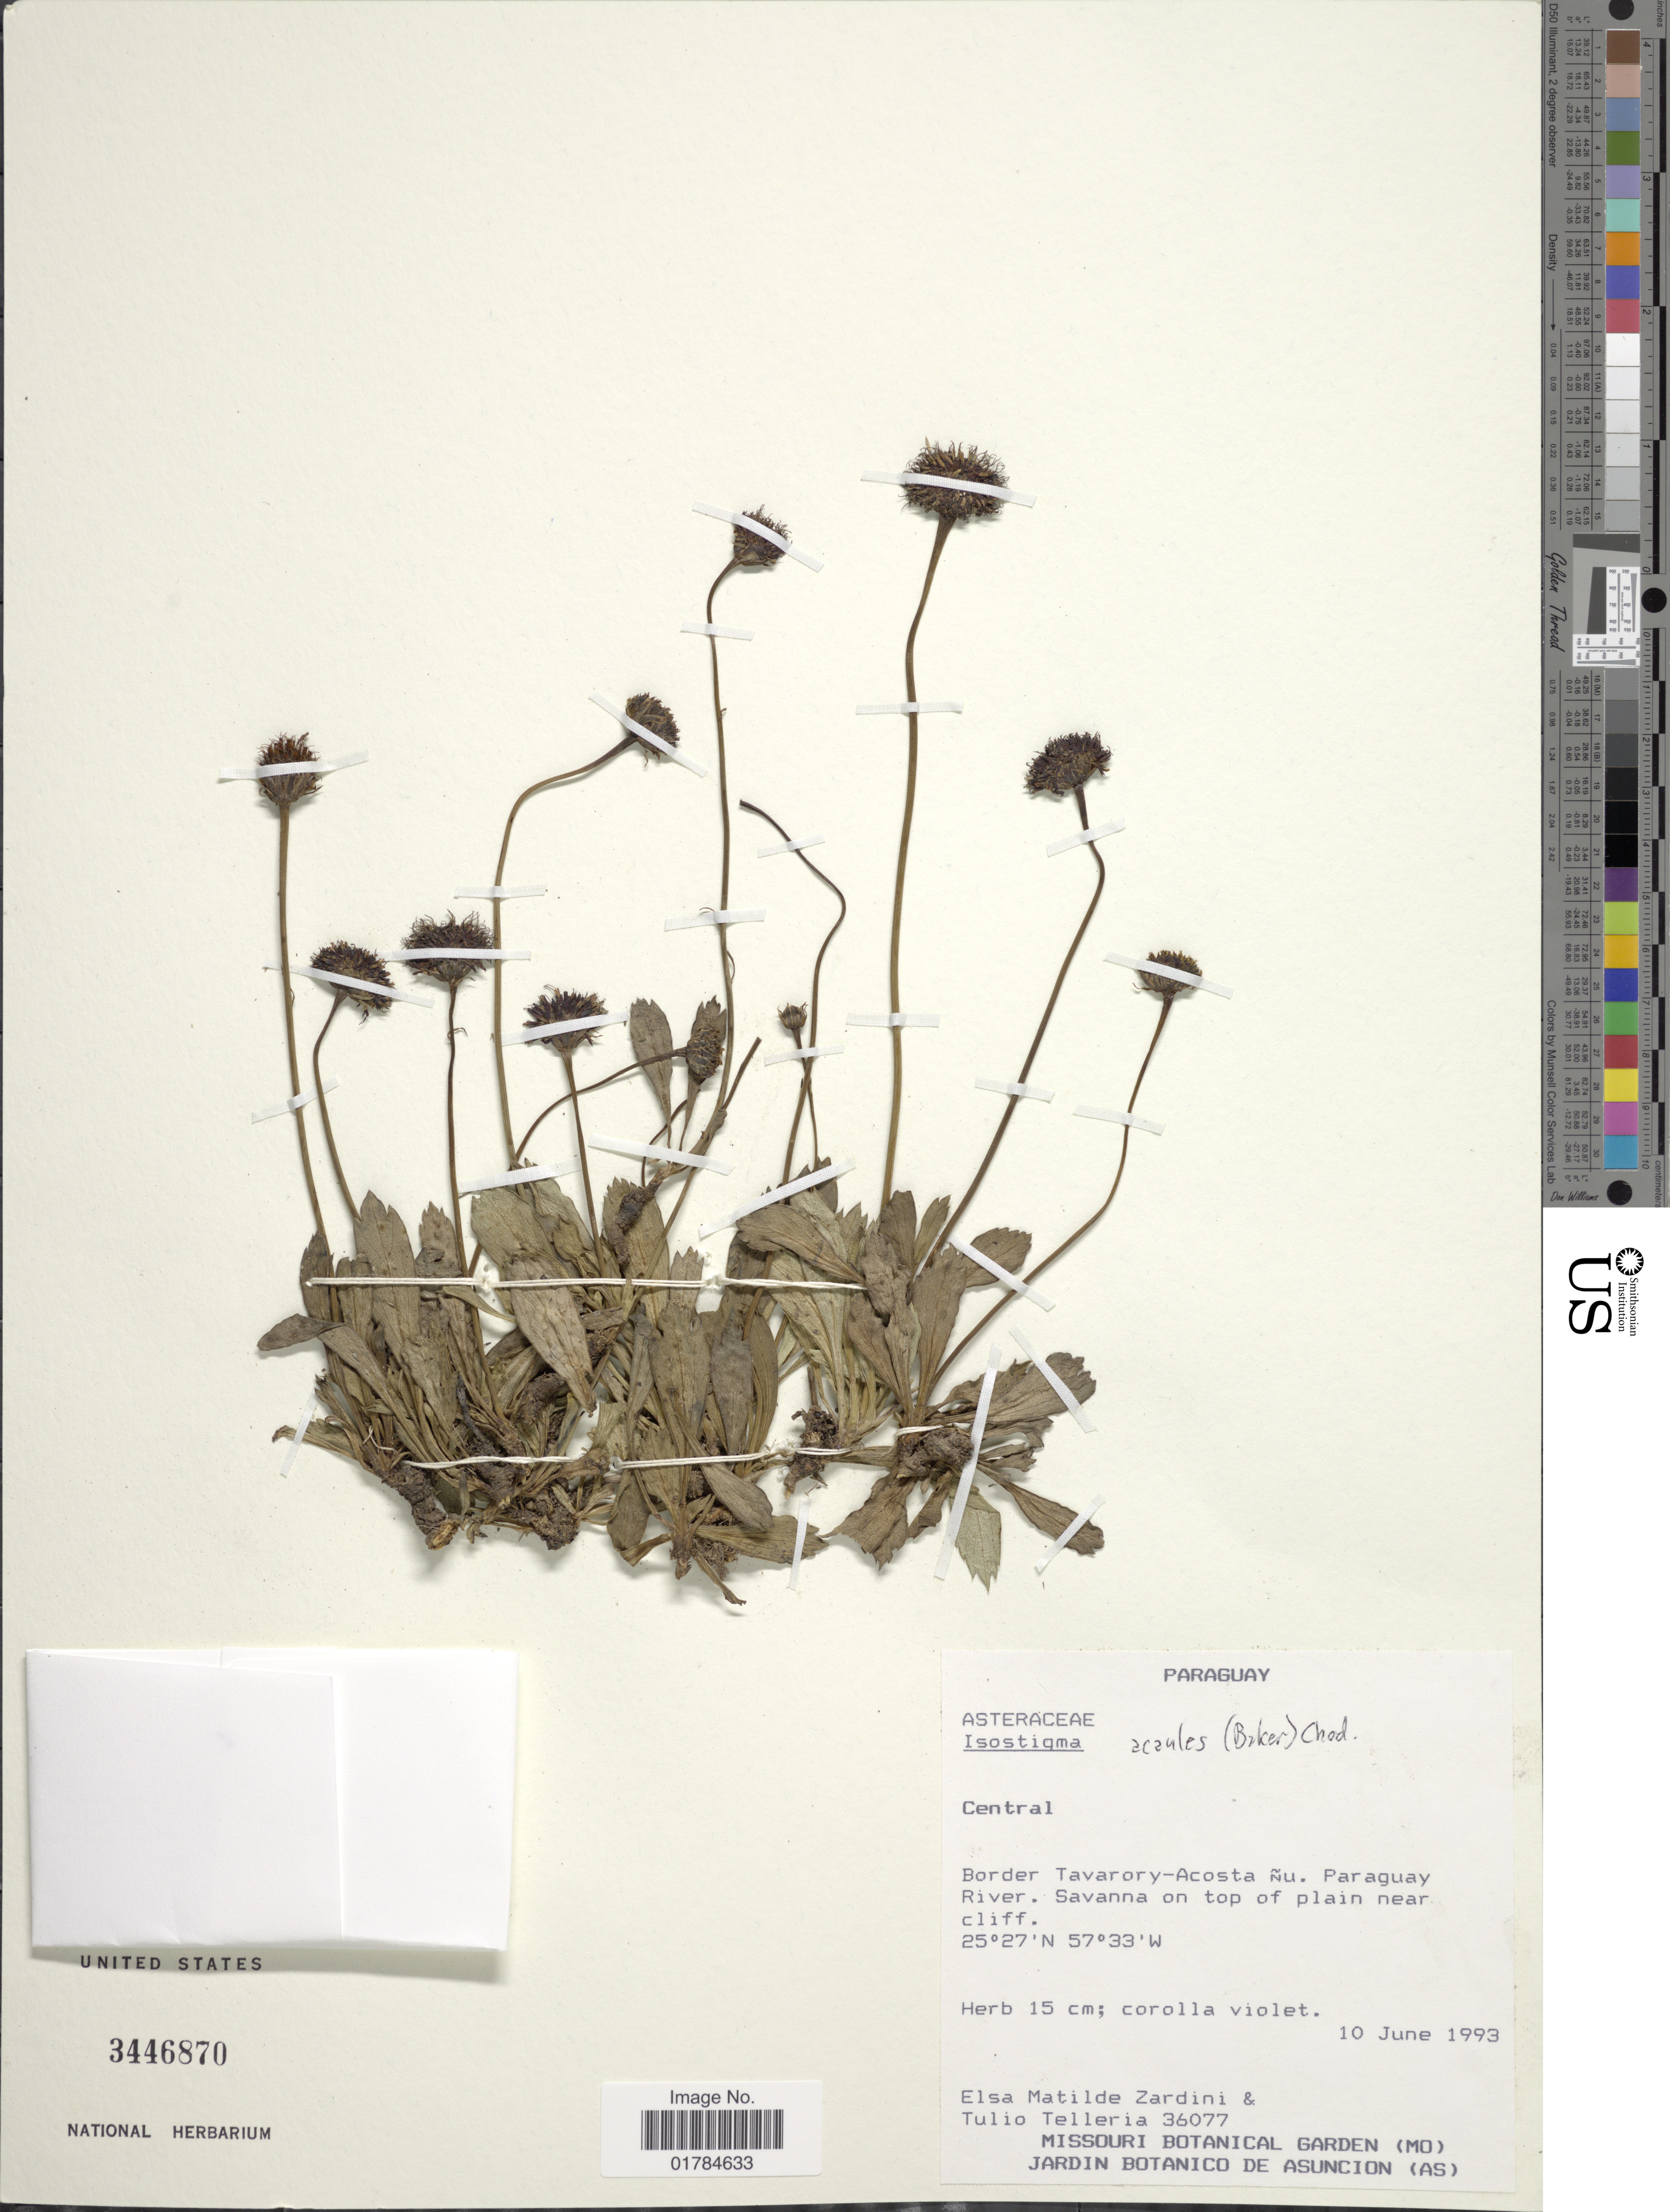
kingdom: Plantae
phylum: Tracheophyta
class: Magnoliopsida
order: Asterales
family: Asteraceae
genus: Isostigma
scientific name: Isostigma acuale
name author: Baker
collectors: E. M. Zardini & T. Telleria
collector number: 36077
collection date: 1993-06-10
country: Paraguay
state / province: Central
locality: Border Tavarory-Acosta nu. Paraguay River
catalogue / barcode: US 3446870